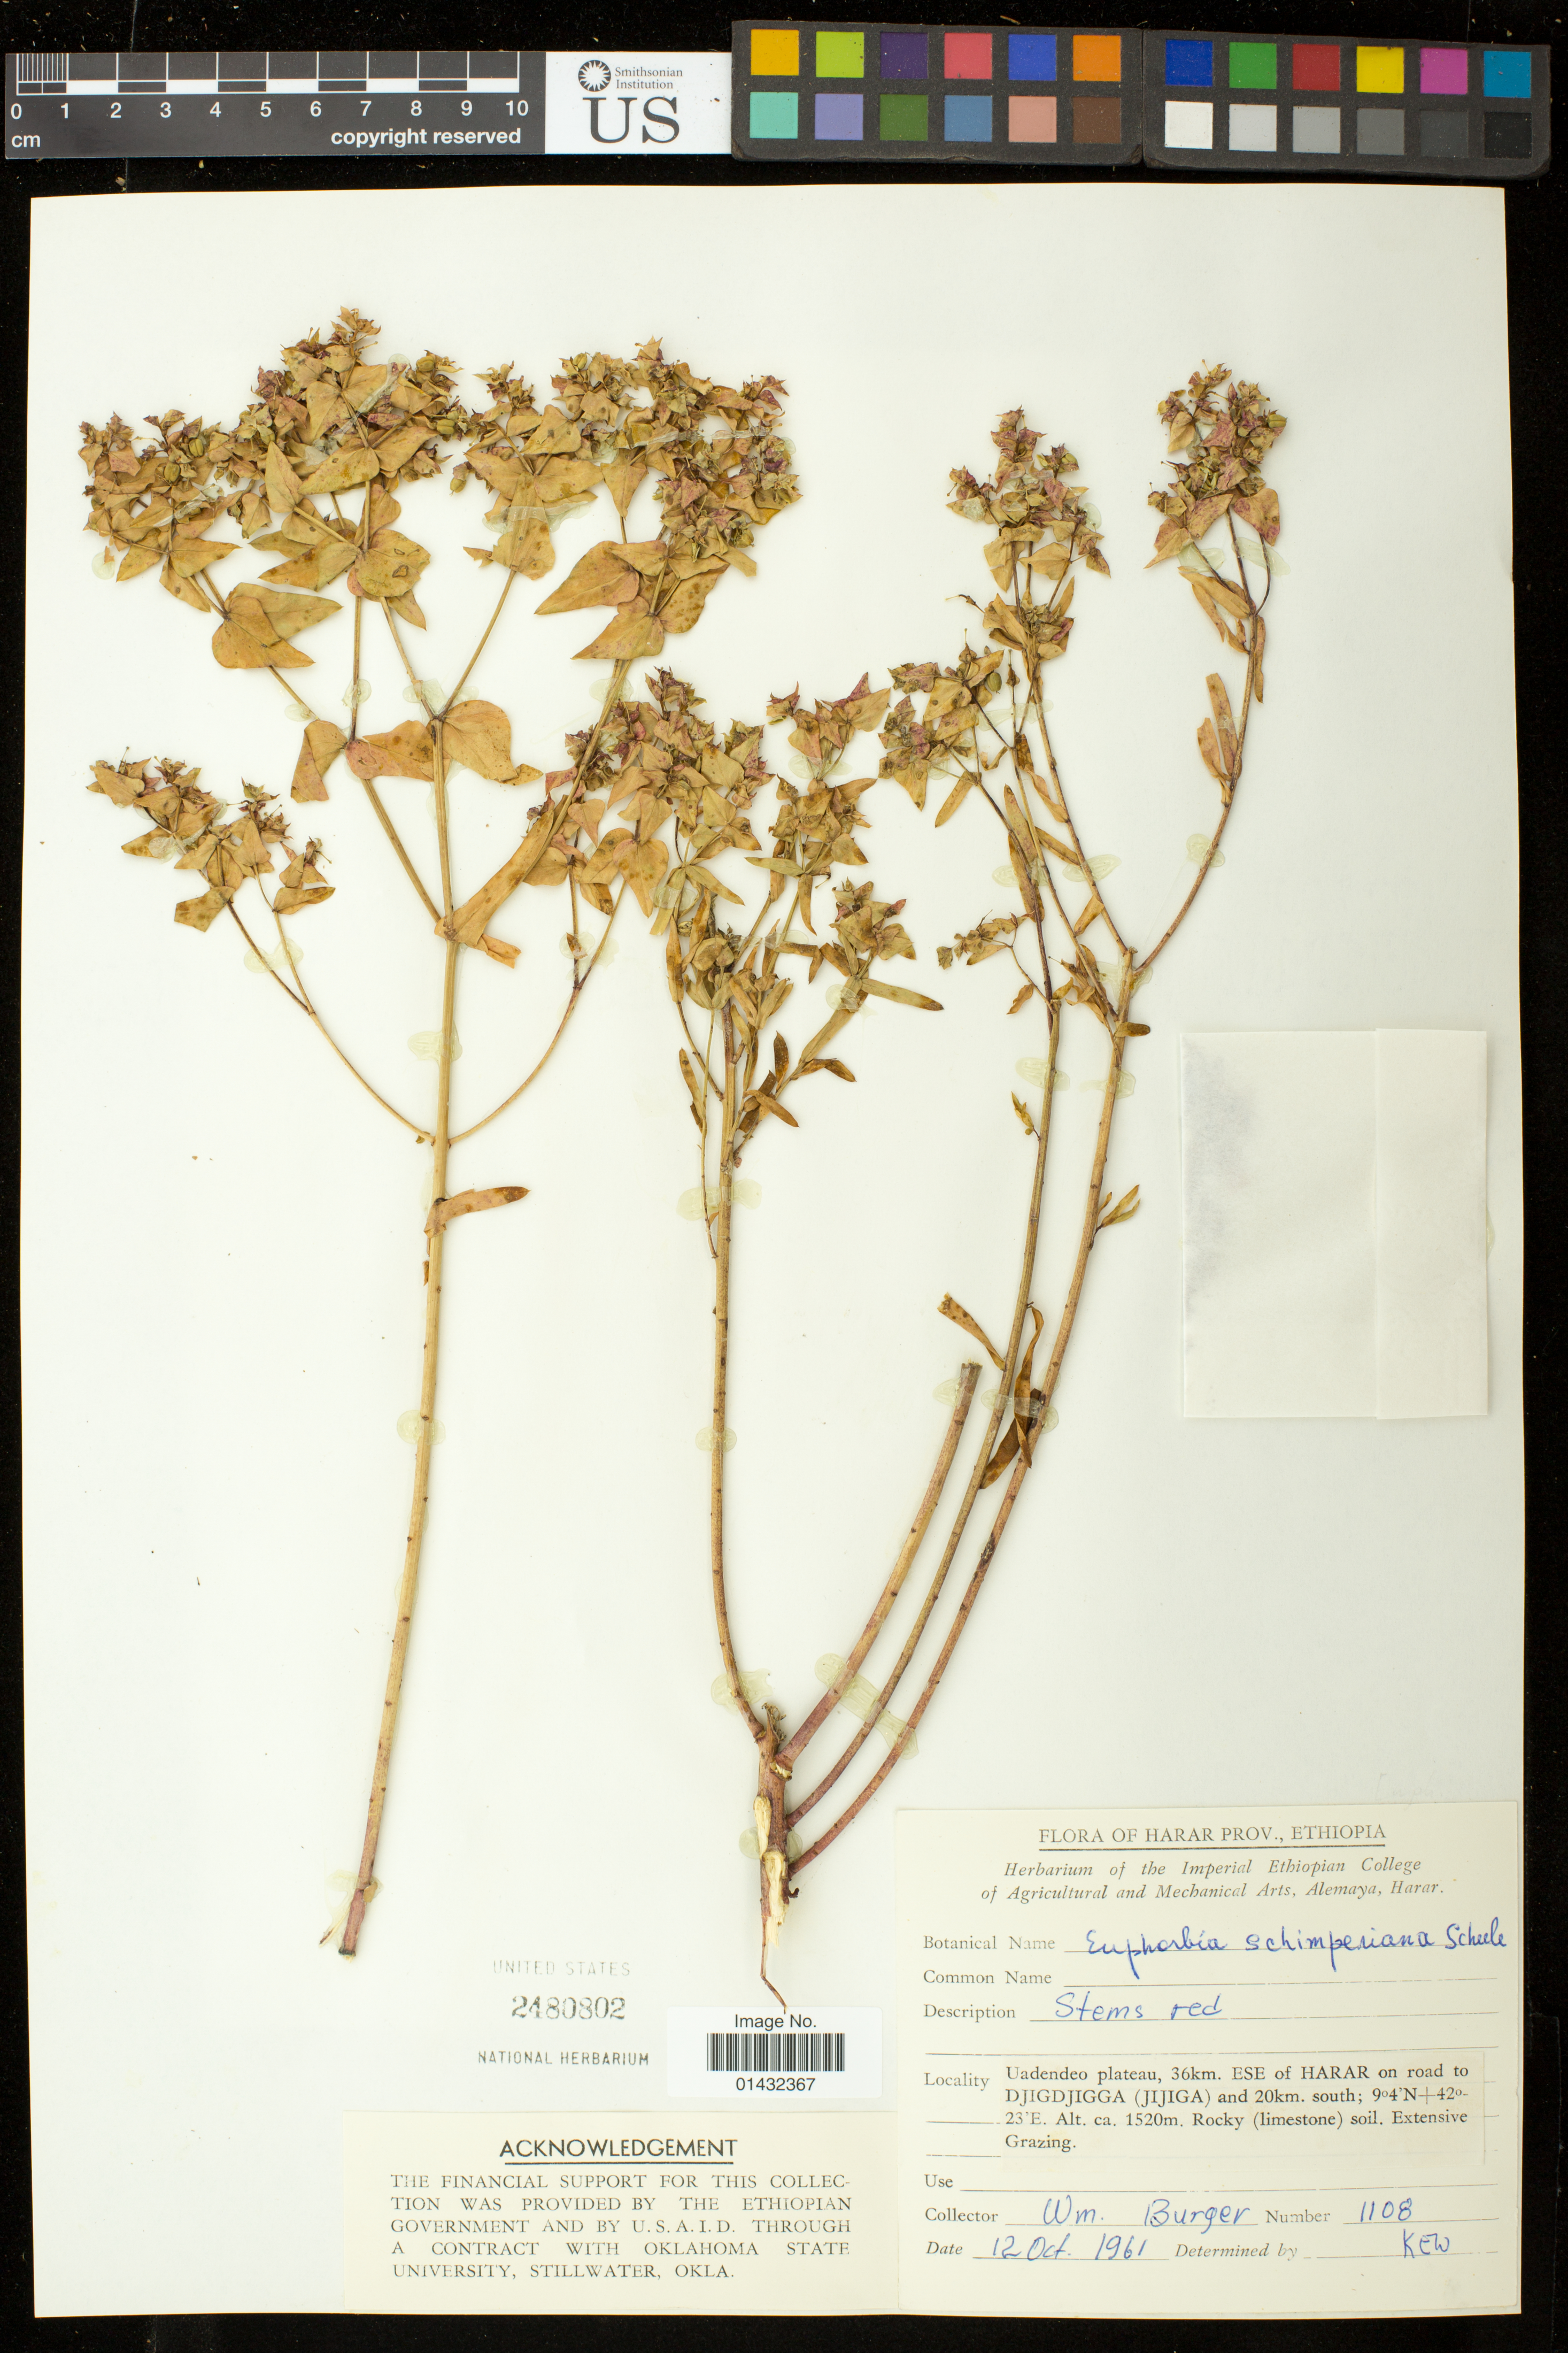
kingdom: Plantae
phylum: Tracheophyta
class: Magnoliopsida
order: Malpighiales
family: Euphorbiaceae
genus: Euphorbia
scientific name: Euphorbia schimperiana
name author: Hochst. ex A. Rich.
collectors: W. Burger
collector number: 1108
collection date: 1961-10-12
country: Ethiopia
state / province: Harari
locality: Uadendeo plateau, 36km. ESE of HARAR on road to DJIGDJIGGA (JIJIGA) and 20km. south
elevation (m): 1520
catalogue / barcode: US 2480802